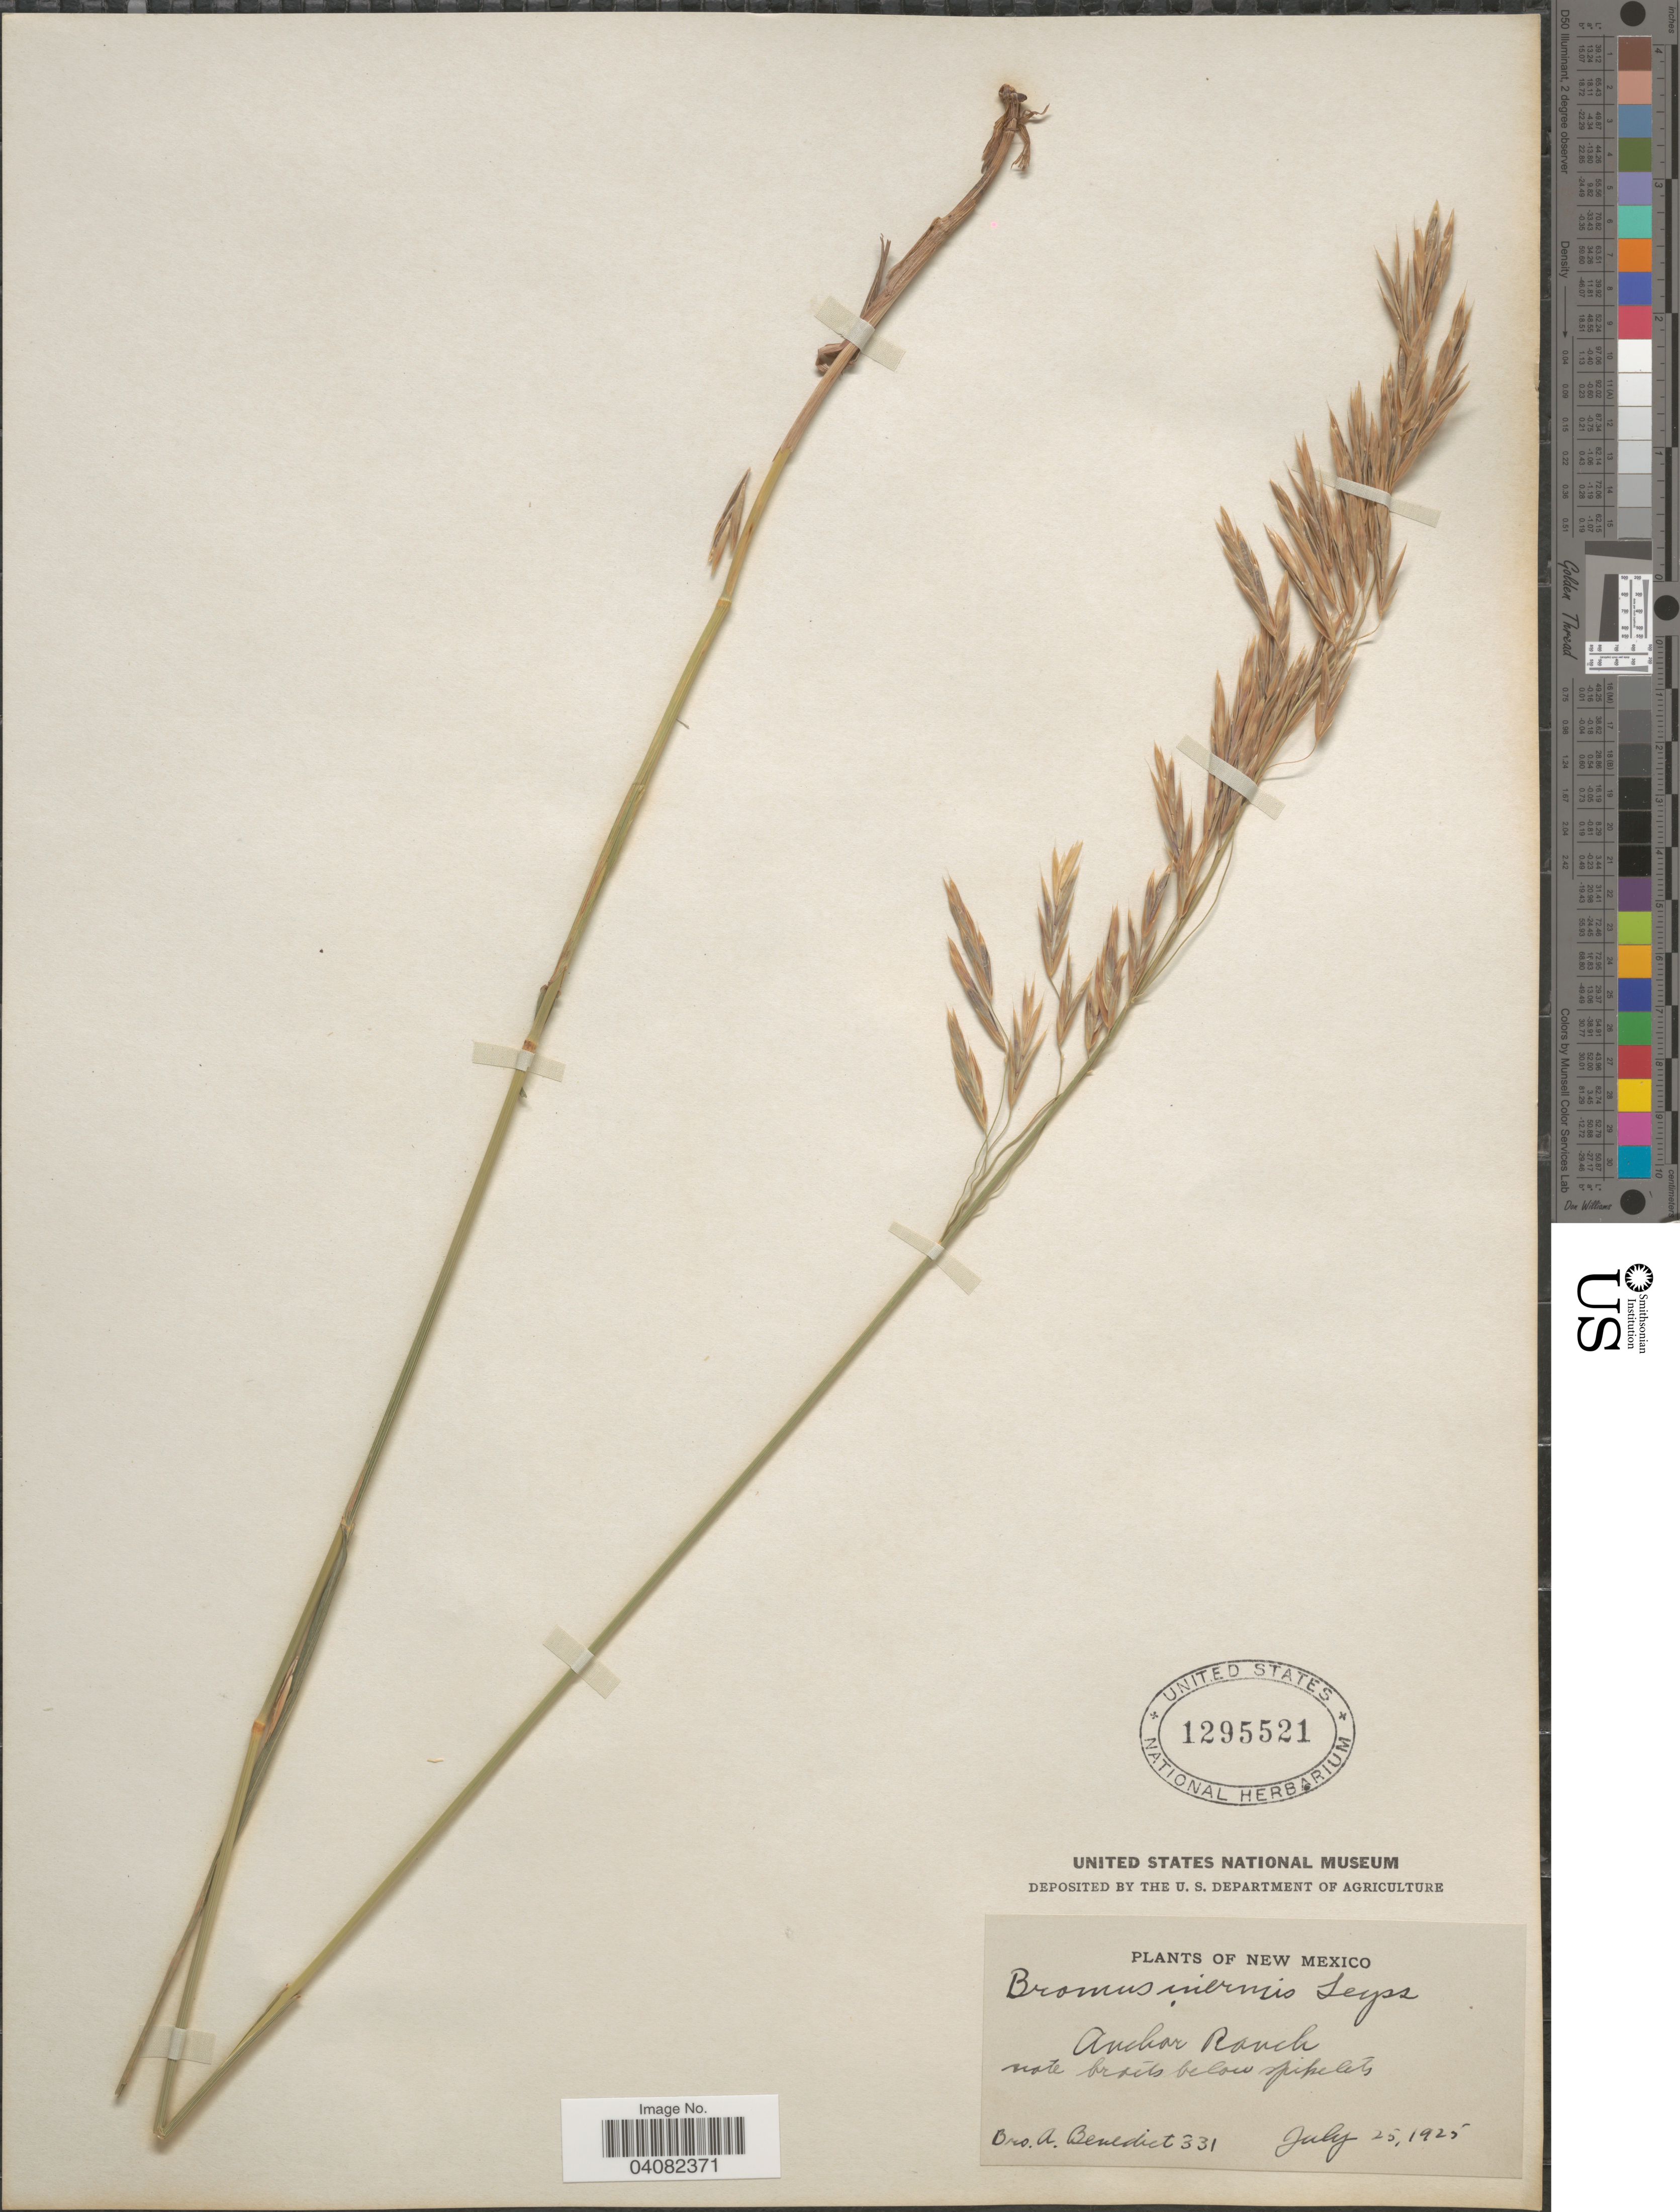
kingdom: Plantae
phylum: Tracheophyta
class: Liliopsida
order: Poales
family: Poaceae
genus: Bromus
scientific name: Bromus inermis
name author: Leyss.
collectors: Bro. A. Benedict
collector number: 331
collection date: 1925-07-25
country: United States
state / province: New Mexico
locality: Anchor Ranch.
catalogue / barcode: US 1295521